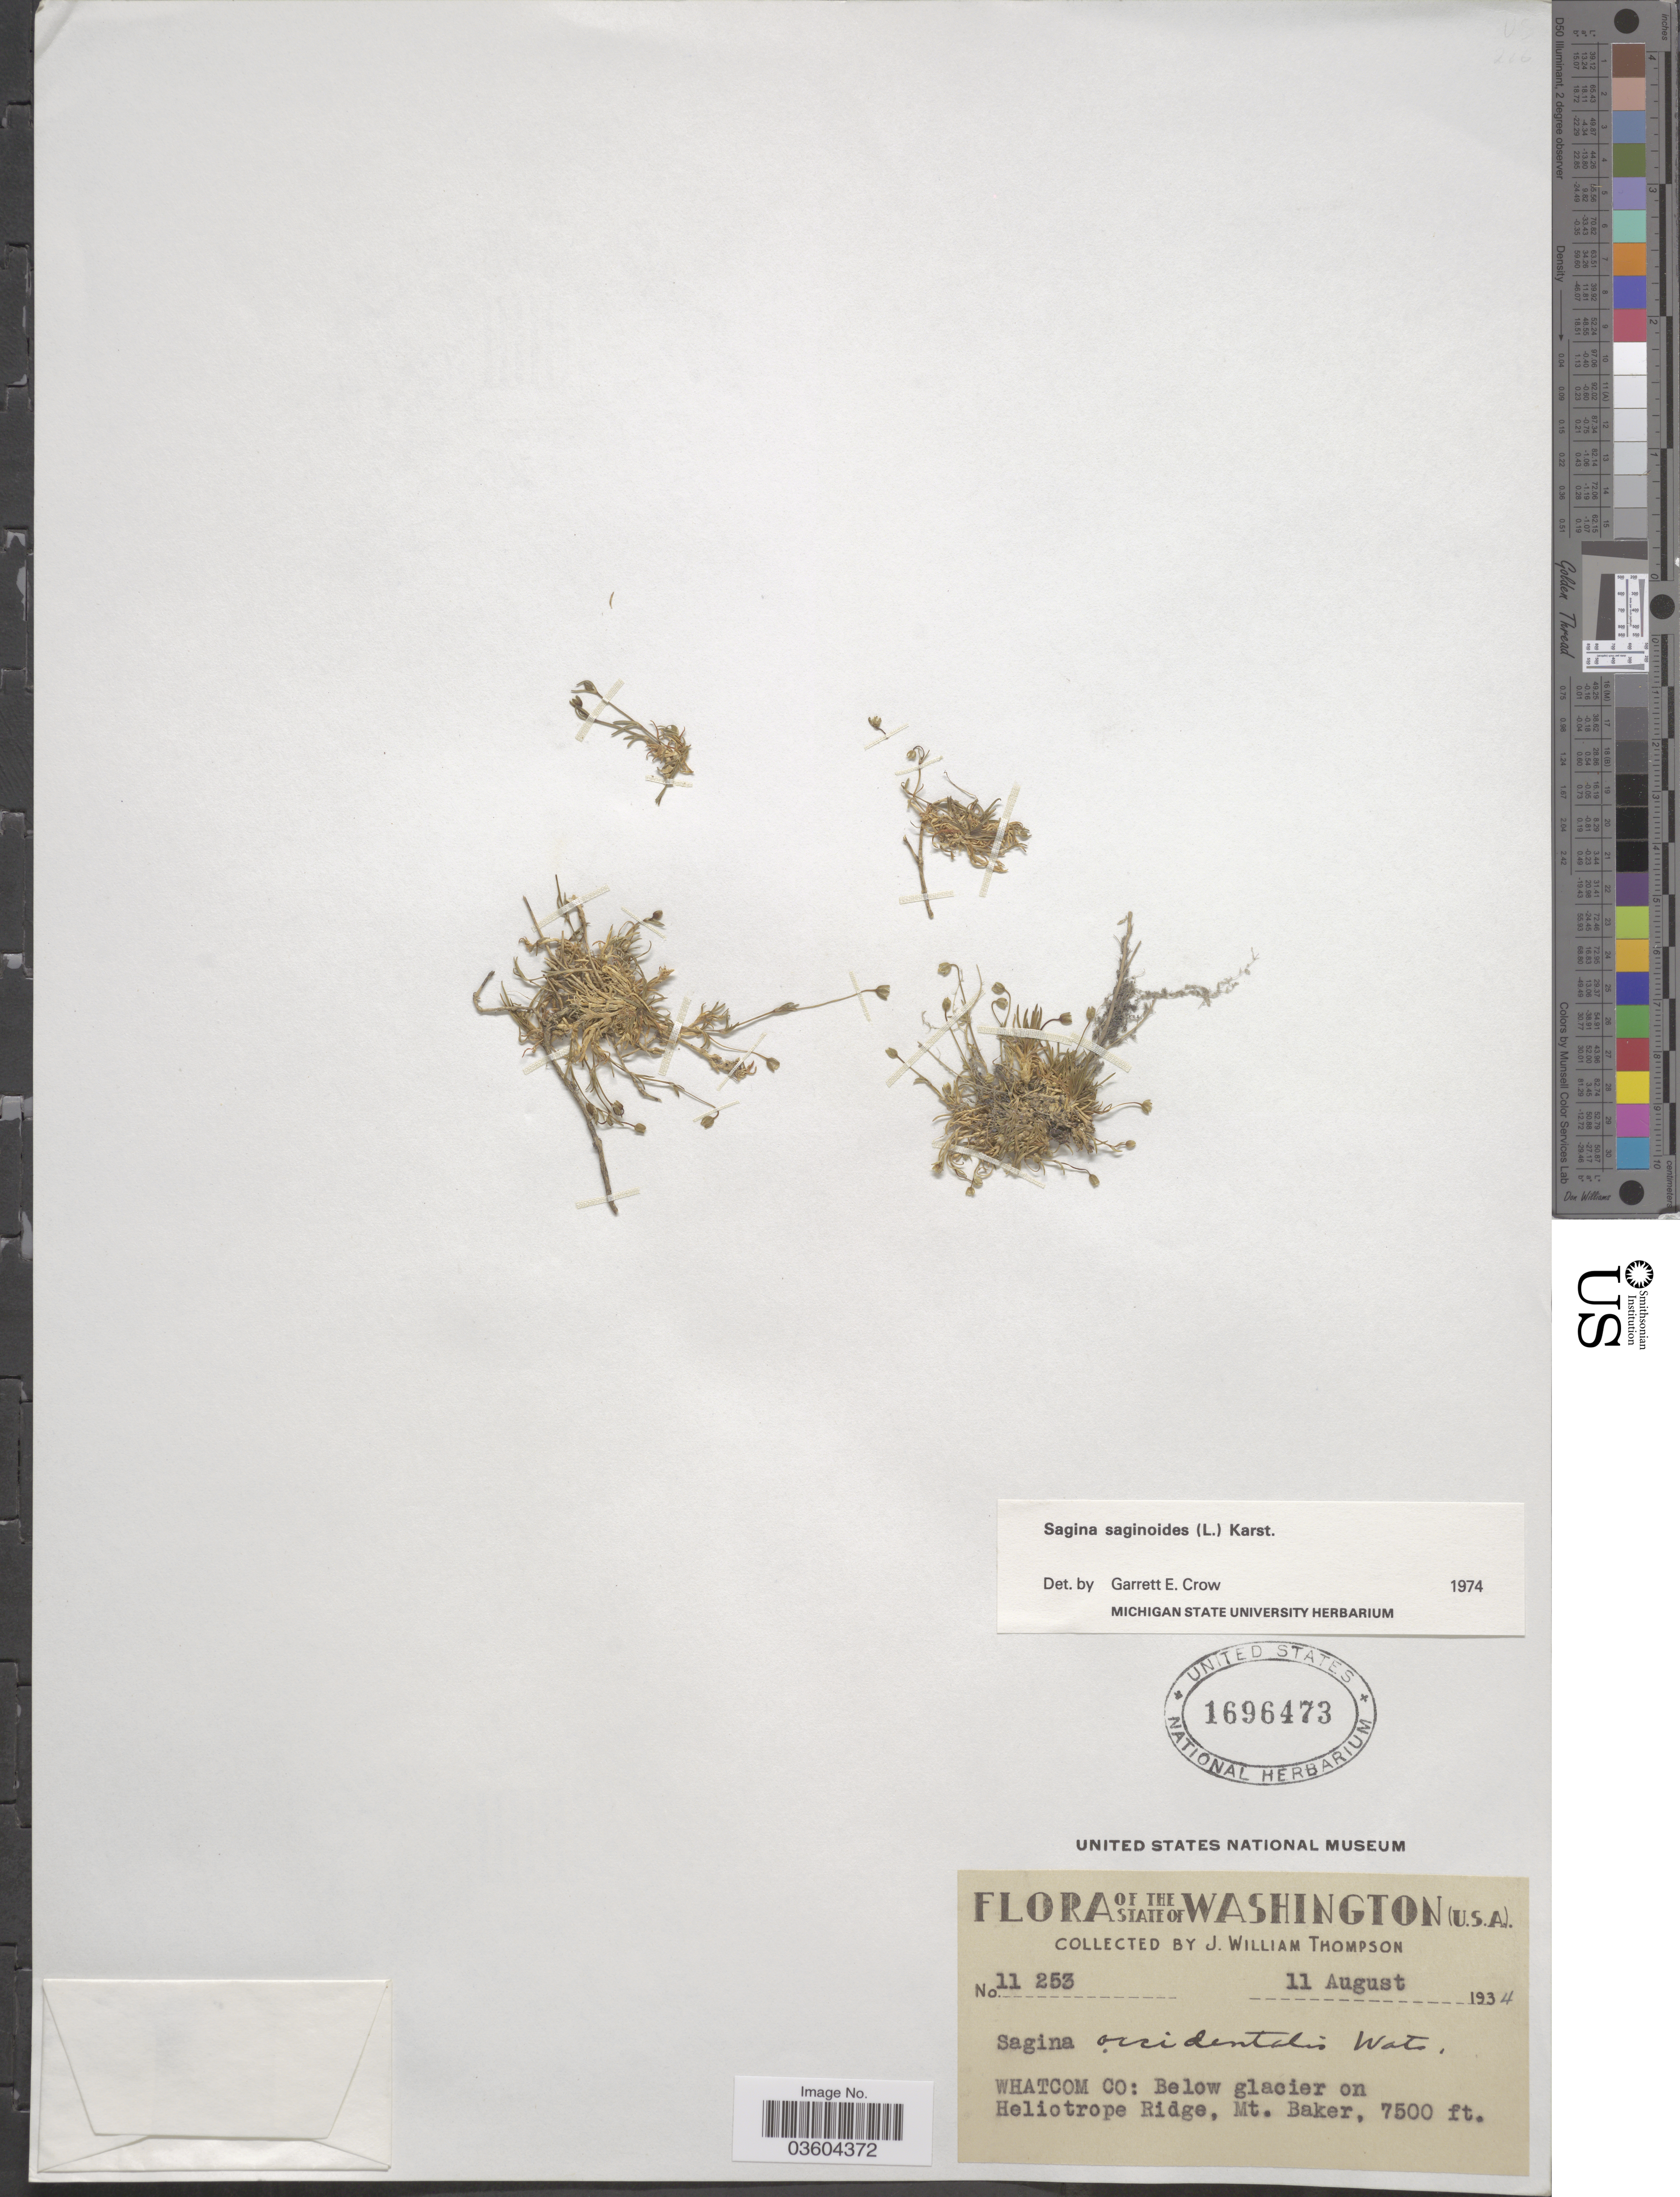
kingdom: Plantae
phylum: Tracheophyta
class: Magnoliopsida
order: Caryophyllales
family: Caryophyllaceae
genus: Sagina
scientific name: Sagina saginoides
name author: (L.) H. Karst.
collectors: J. W. Thompson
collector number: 11253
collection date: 1934-08-11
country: United States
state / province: Washington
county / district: Whitman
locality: Whatcom Co: Below glacier on Heliotrope Ridge, Mt. Baker.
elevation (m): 2286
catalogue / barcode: US 1696473